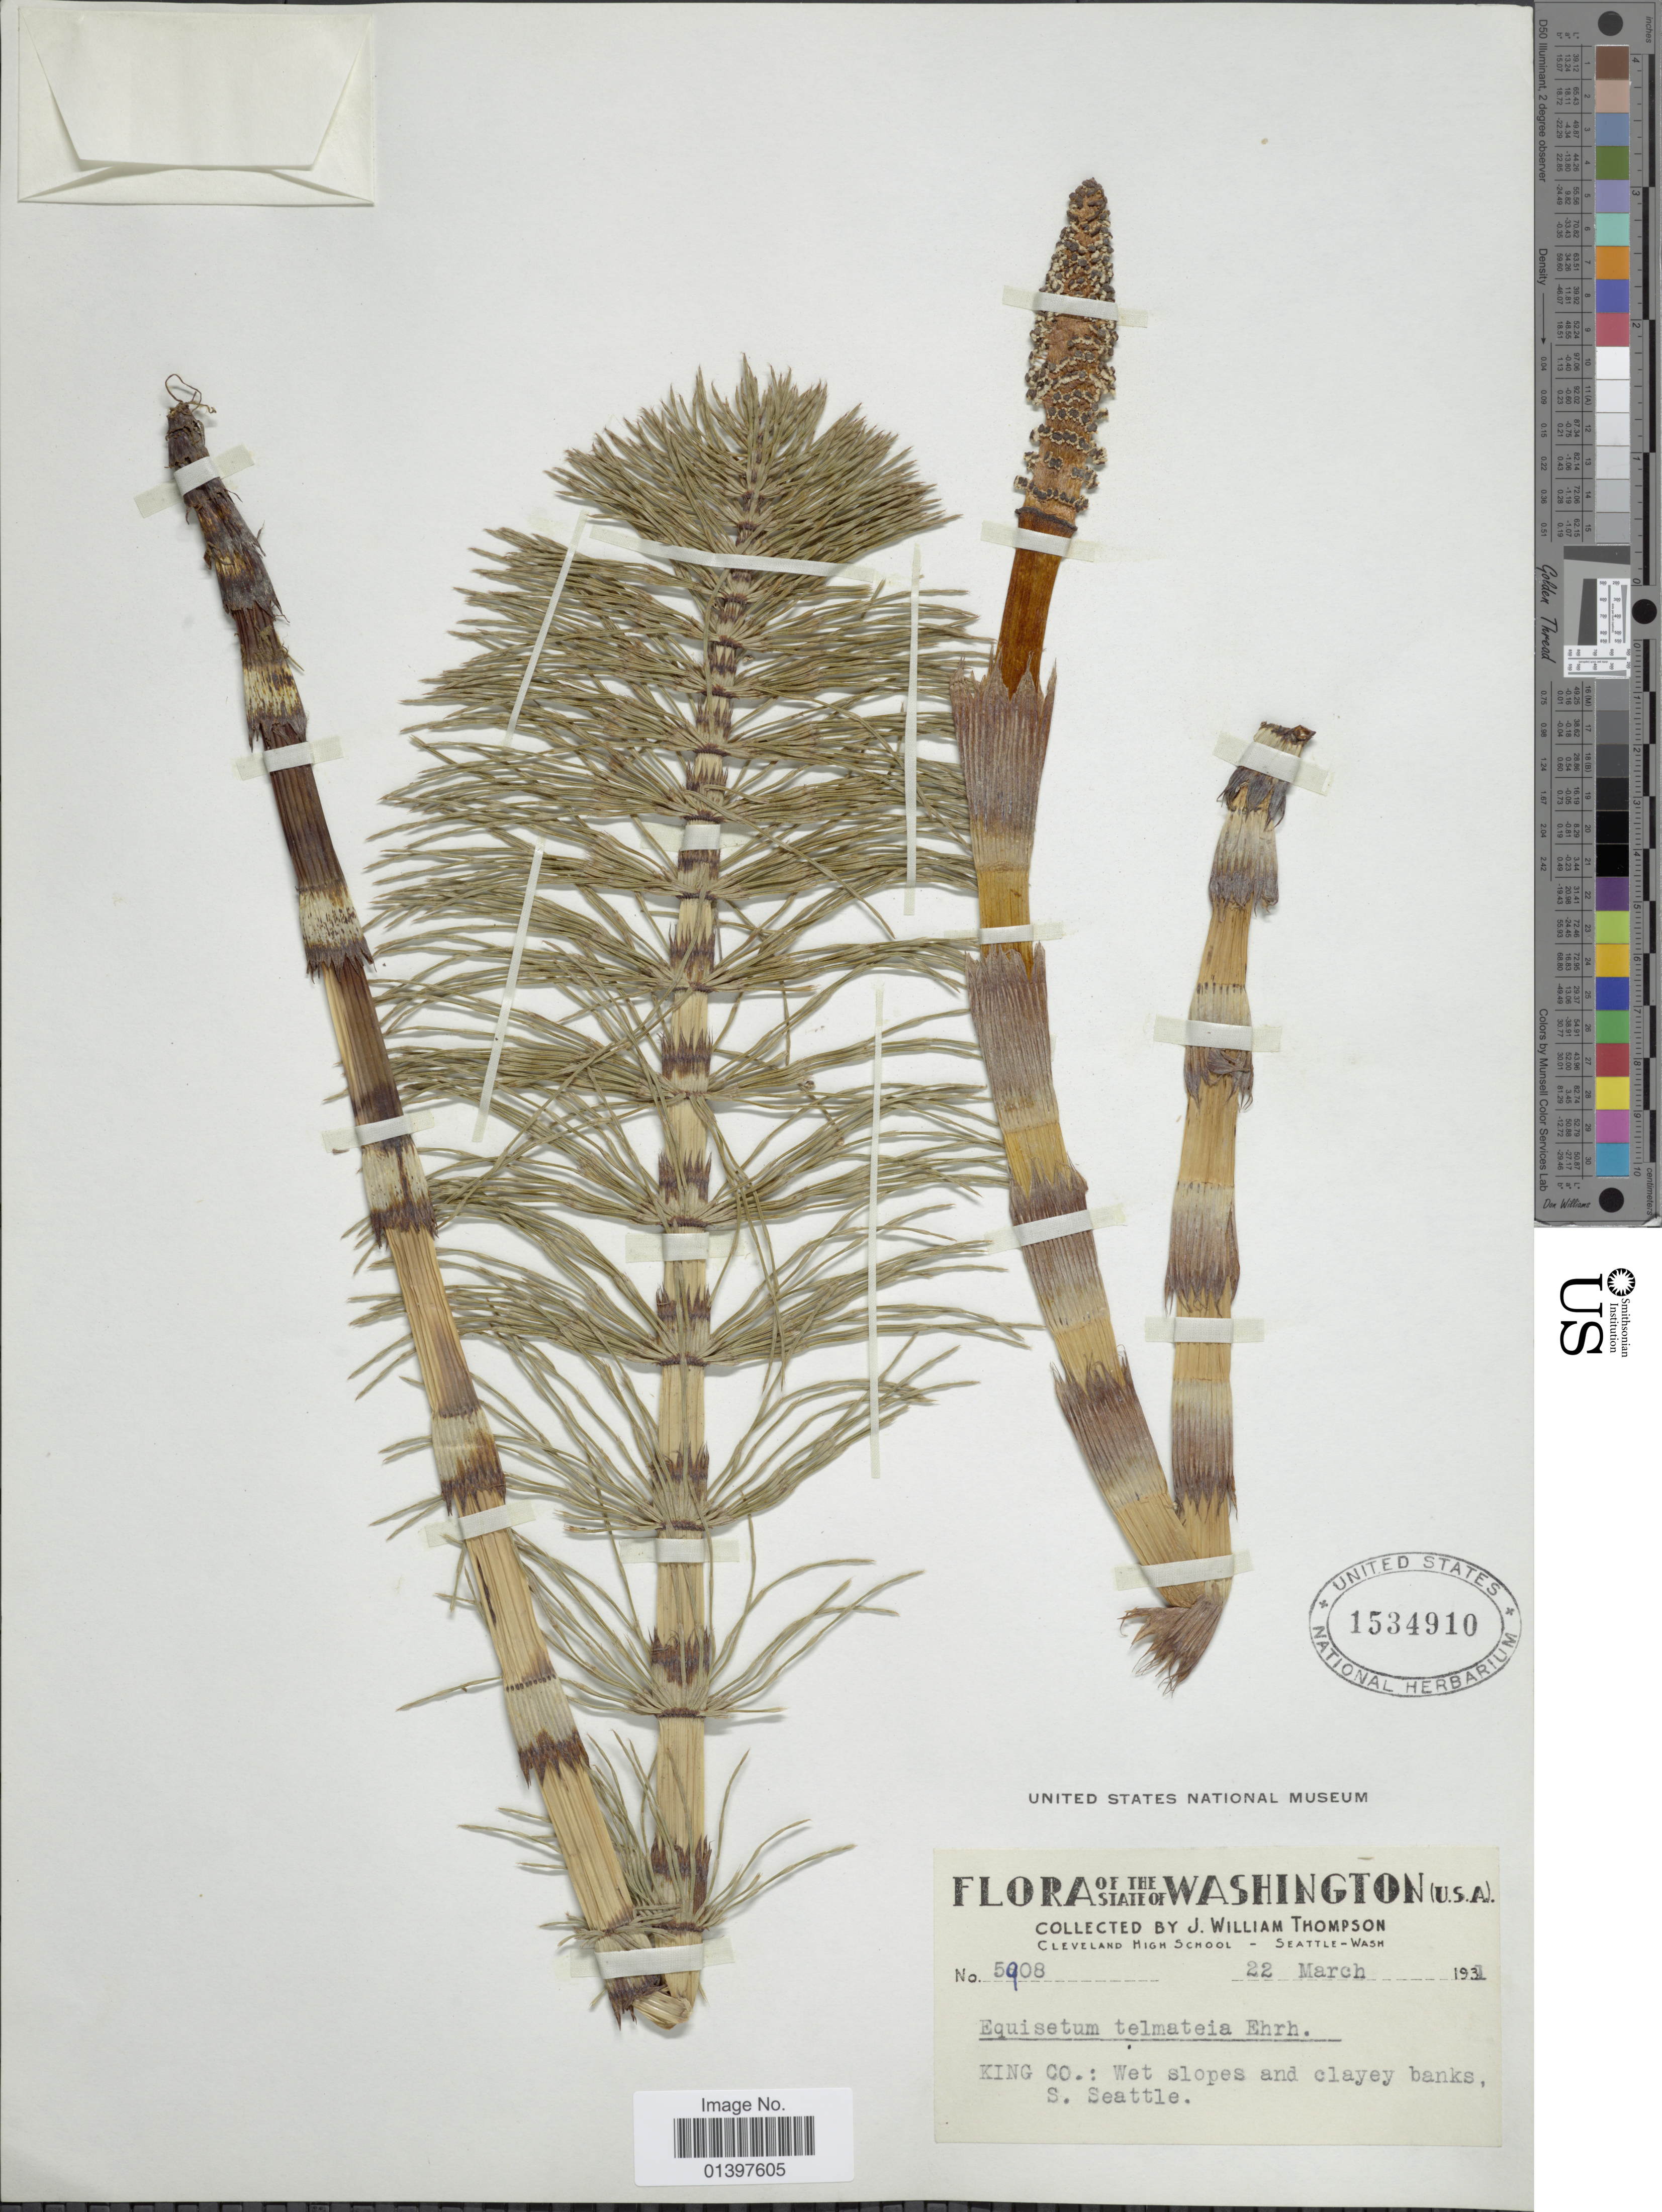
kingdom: Plantae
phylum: Tracheophyta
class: Polypodiopsida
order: Equisetales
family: Equisetaceae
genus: Equisetum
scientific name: Equisetum telmateia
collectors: J. W. Thompson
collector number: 5908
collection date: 1931-03-22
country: United States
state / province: Washington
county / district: King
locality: King Co.: wet slopes and clayey banks, S. Seattle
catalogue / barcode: US 1534910